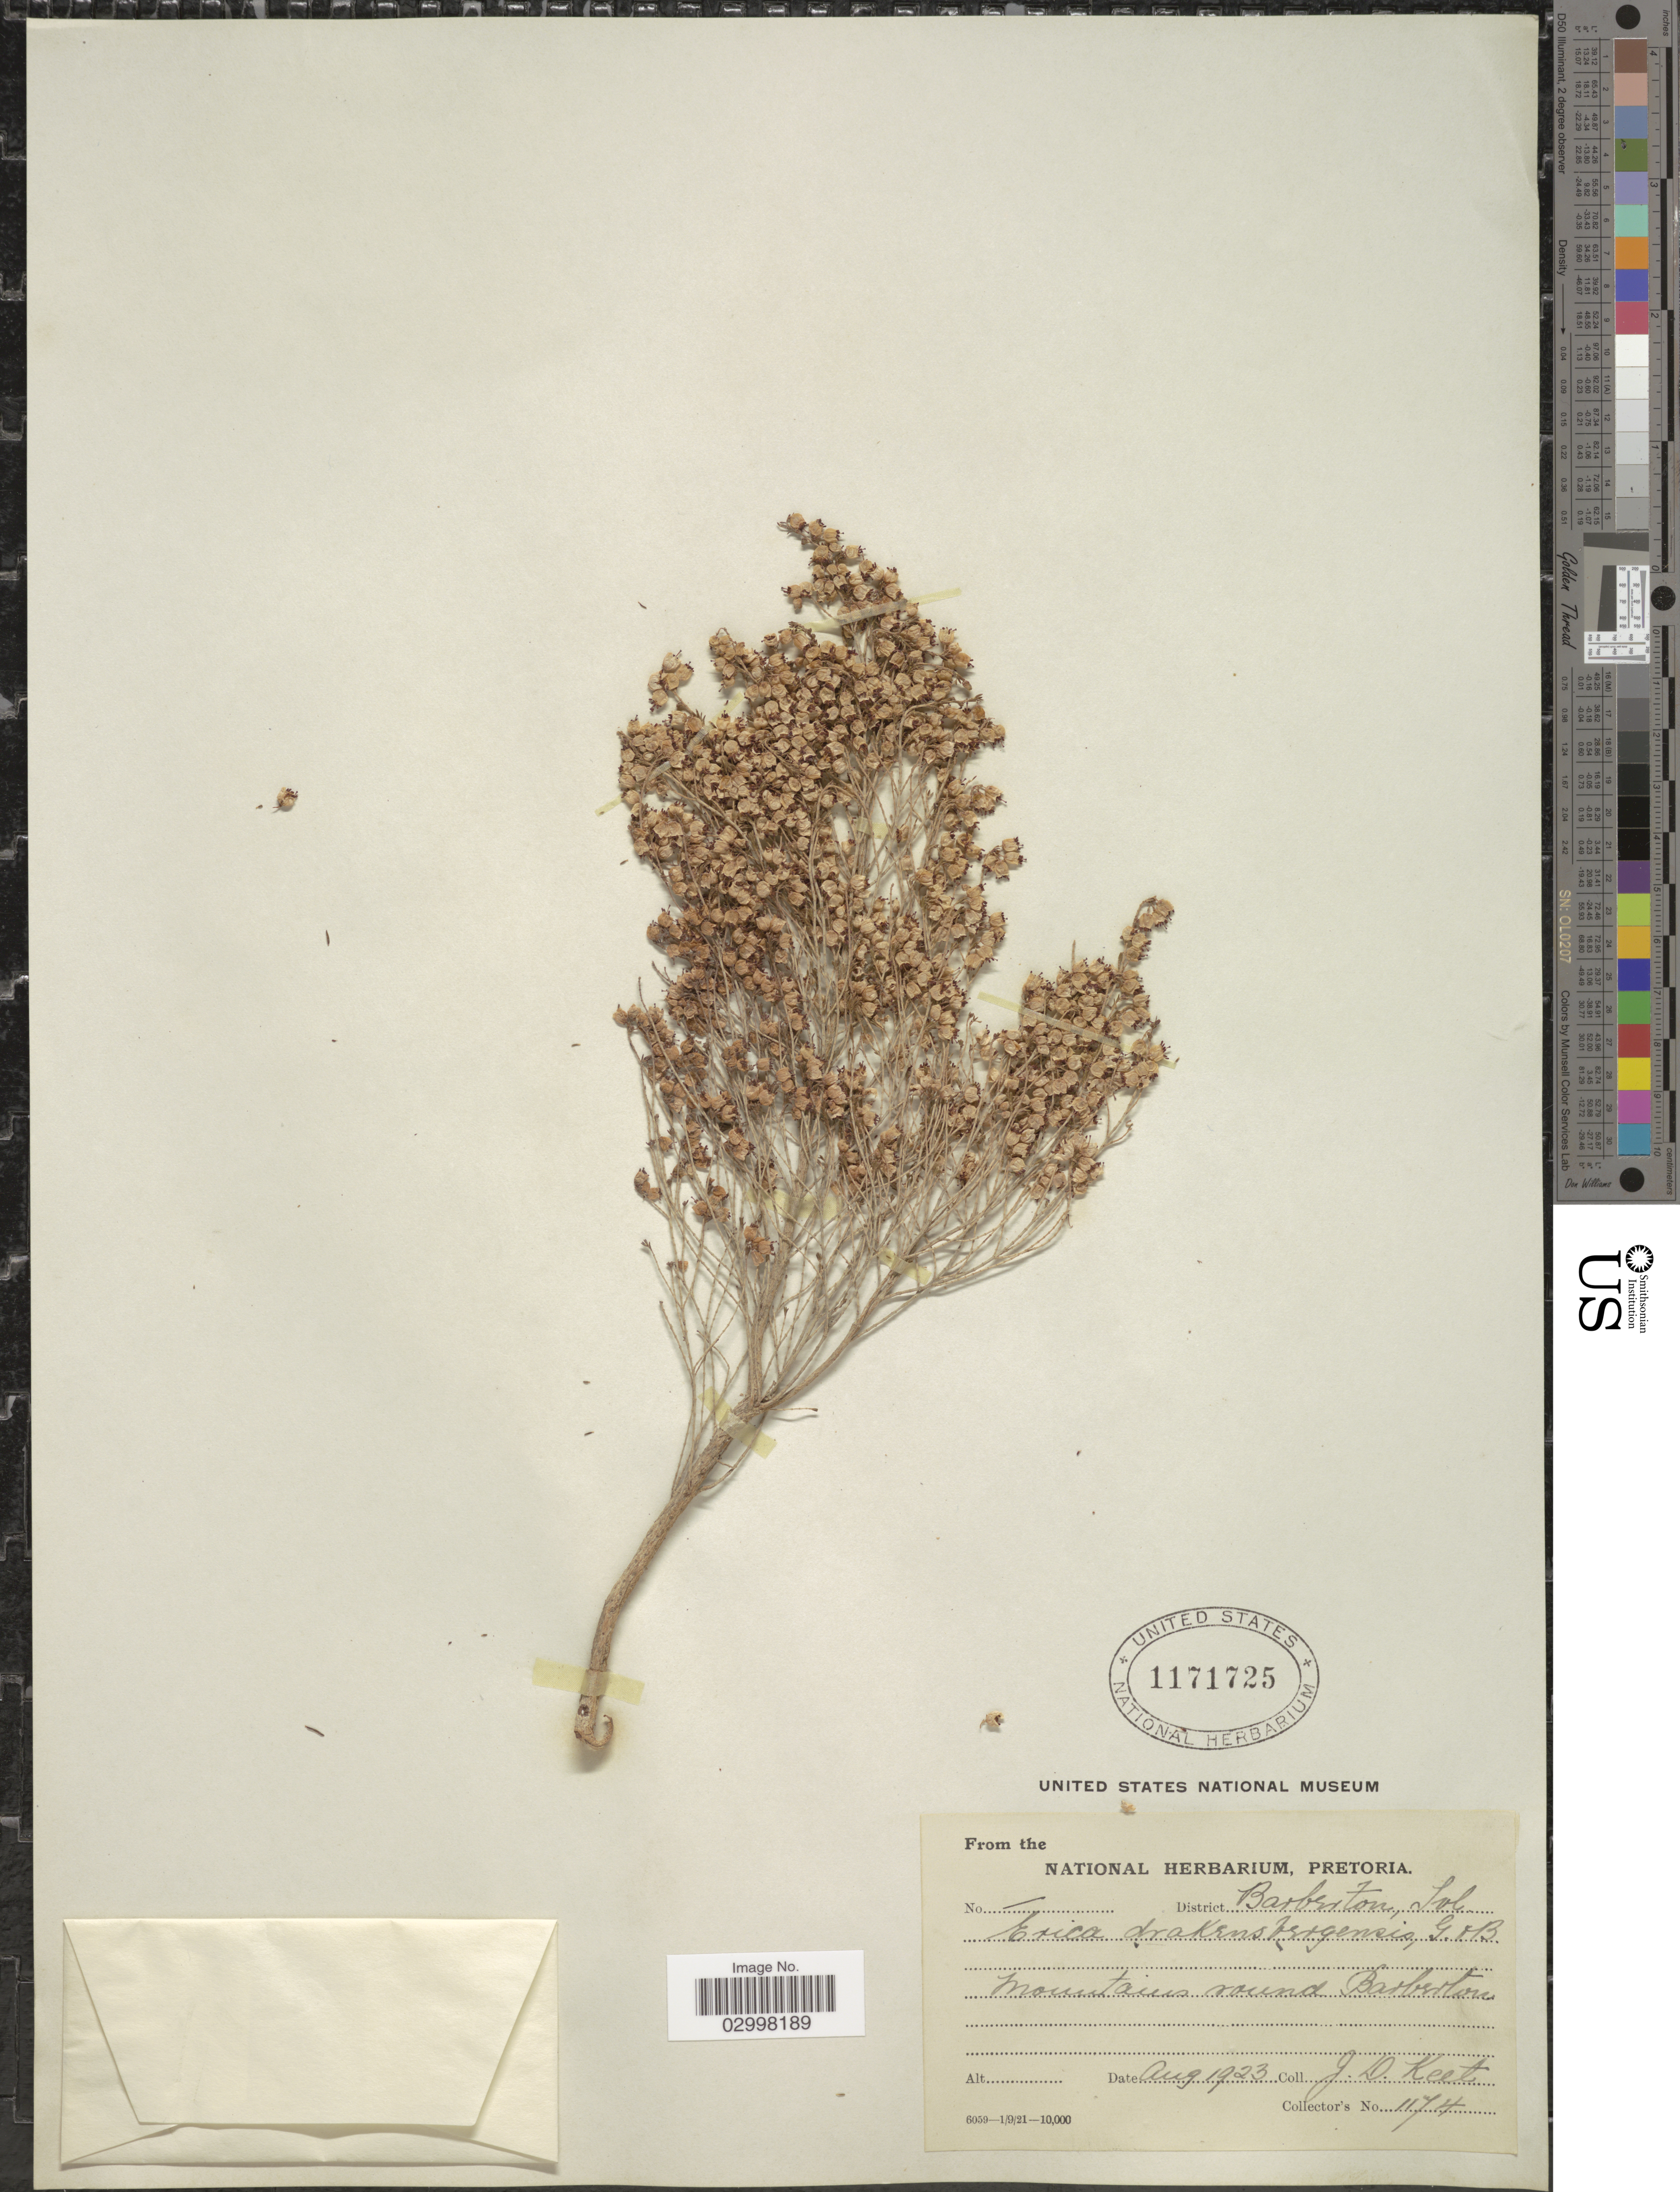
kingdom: Plantae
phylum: Tracheophyta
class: Magnoliopsida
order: Ericales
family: Ericaceae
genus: Erica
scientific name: Erica drakensbergensis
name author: Guthrie & Bolus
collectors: J. Keet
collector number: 1174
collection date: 1923-08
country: South Africa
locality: District Barberton, Tvl. Mountain round Barberton.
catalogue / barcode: US 1171725